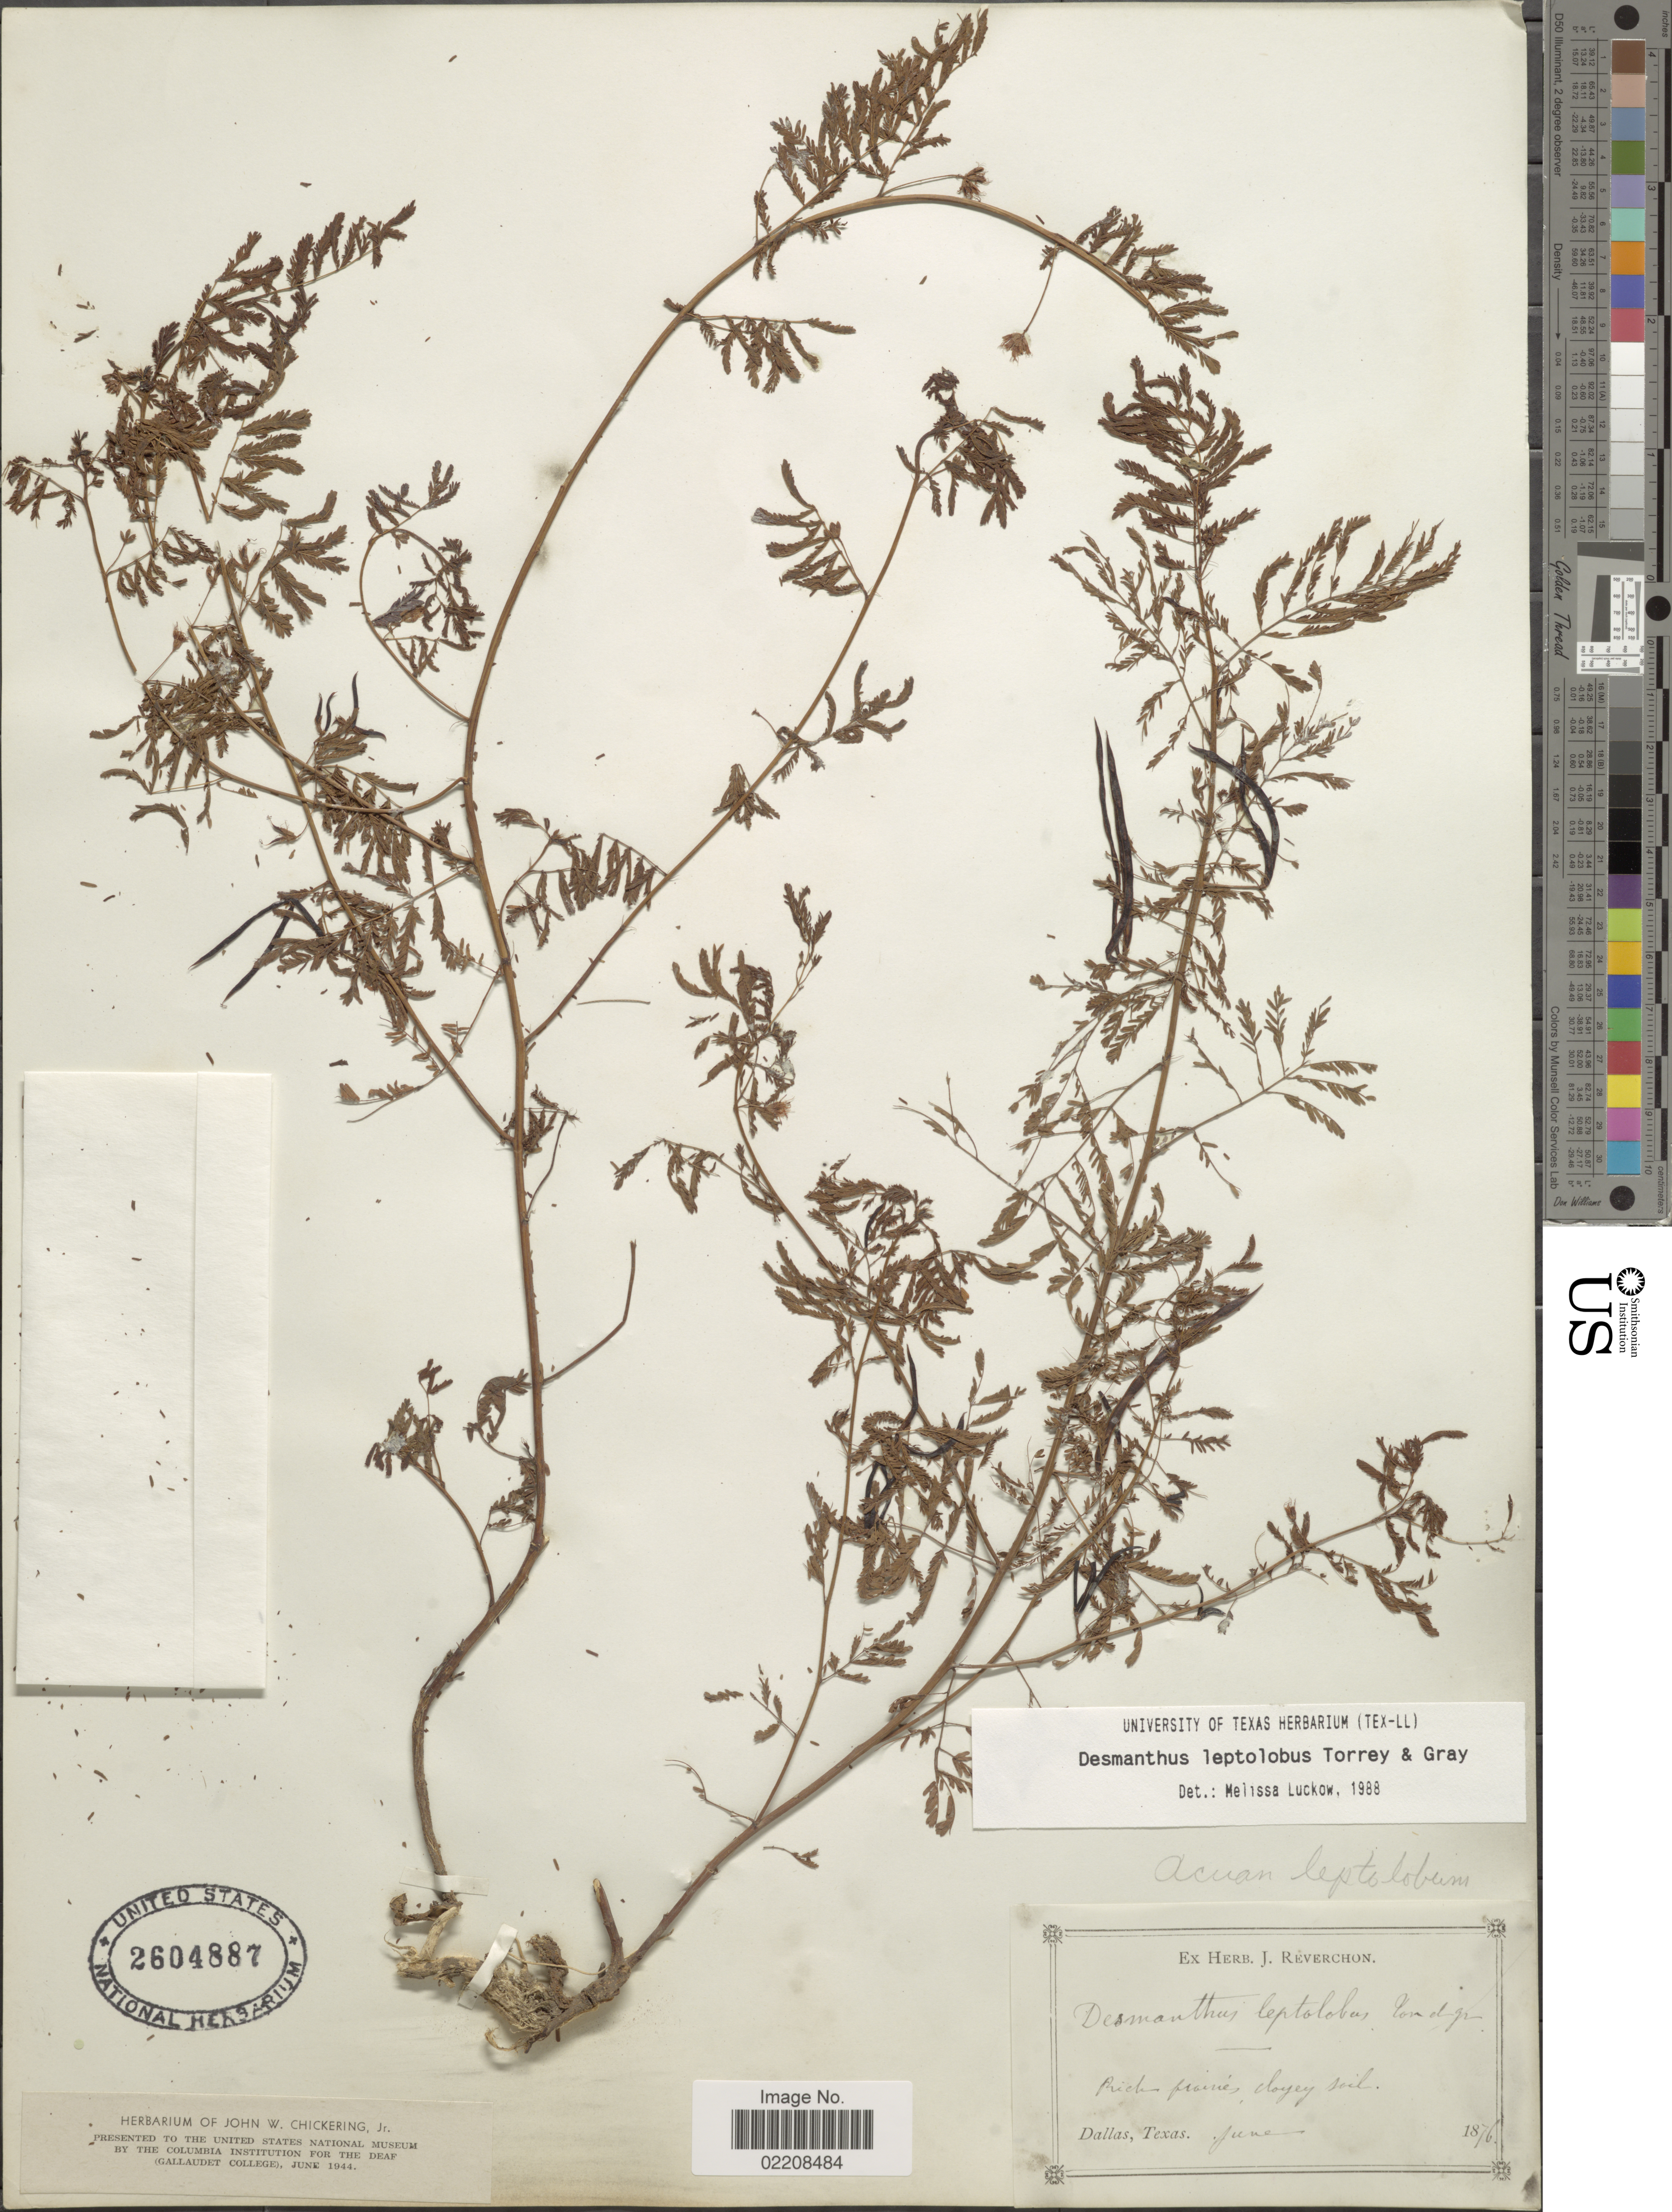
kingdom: Plantae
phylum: Tracheophyta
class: Magnoliopsida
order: Fabales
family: Fabaceae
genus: Desmanthus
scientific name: Desmanthus leptolobus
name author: Torr. & A. Gray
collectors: ex herb. J. Reverchon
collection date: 1876-06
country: United States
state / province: Texas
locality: Dallas, Texas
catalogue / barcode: US 2604887